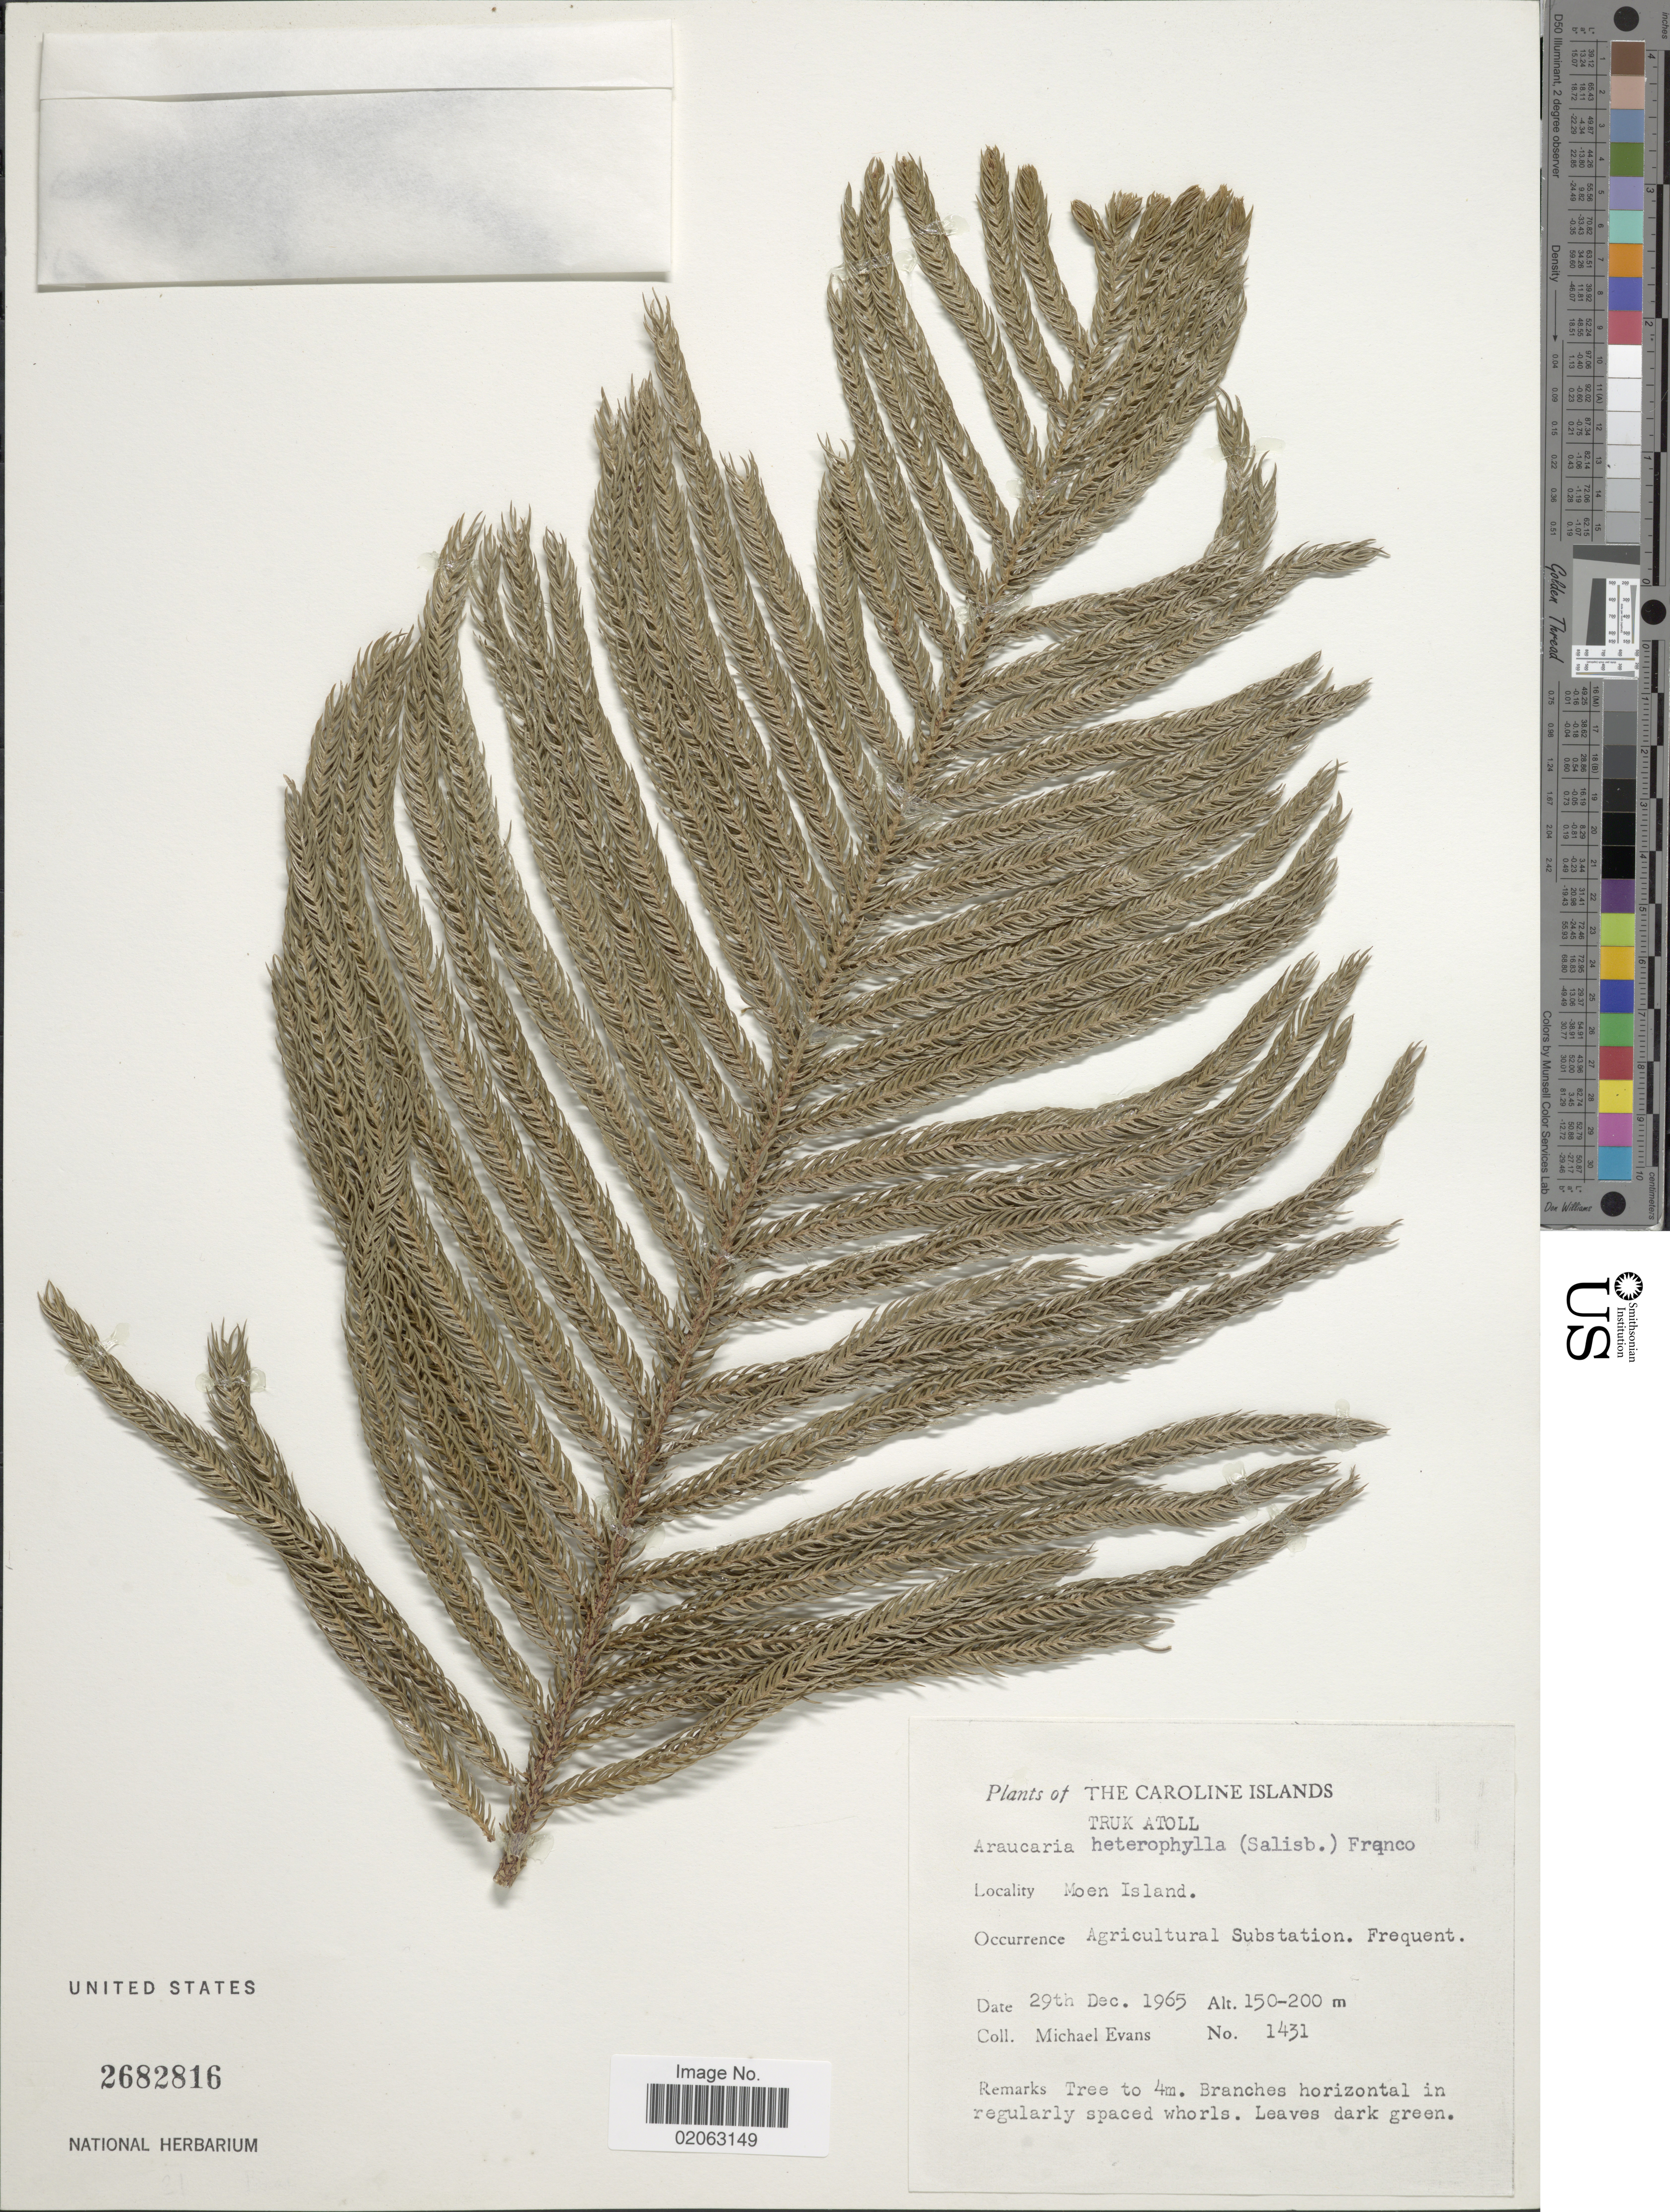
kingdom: Plantae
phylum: Tracheophyta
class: Pinopsida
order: Pinales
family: Araucariaceae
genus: Araucaria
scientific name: Araucaria heterophylla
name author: (Salisb.) Franco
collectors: M. Evans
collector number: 1431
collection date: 1965-12-29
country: Micronesia, Federated States of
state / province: Truk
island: Moen [Wono]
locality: Caroline Islands, Truk Atoll, Moen Island, Agricultural Substation.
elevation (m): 150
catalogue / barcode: US 2682816